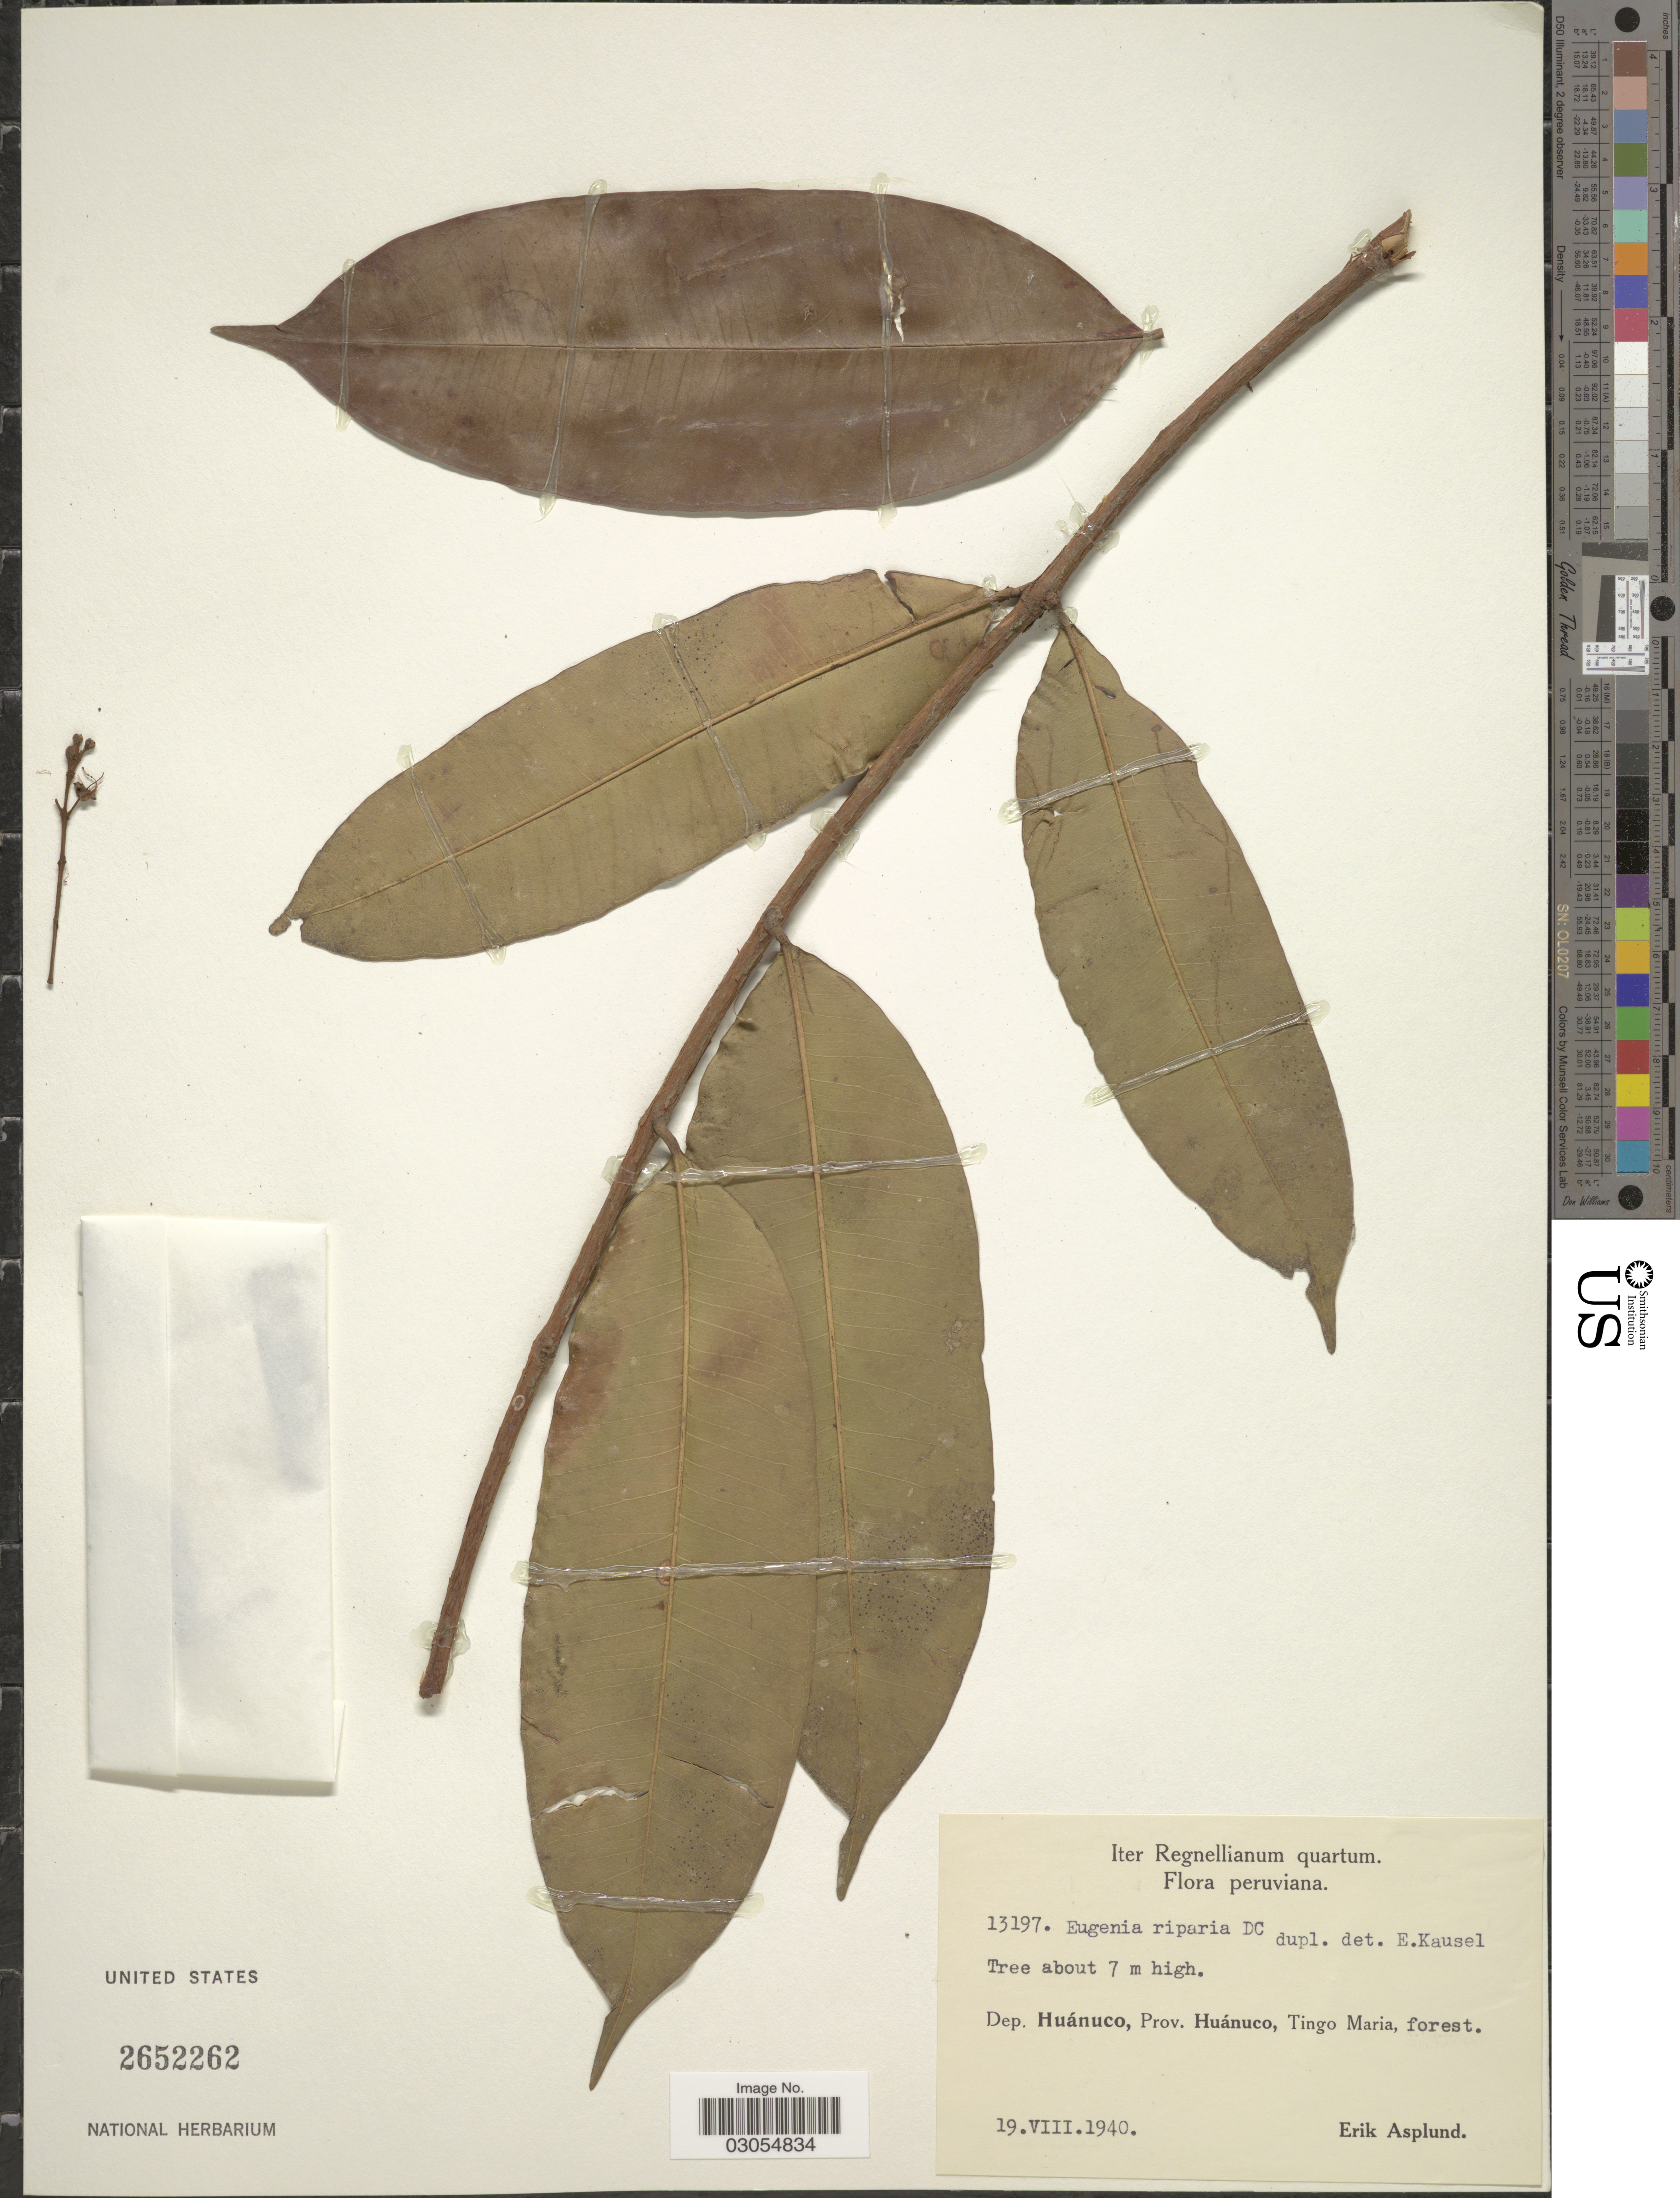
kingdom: Plantae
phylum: Tracheophyta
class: Magnoliopsida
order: Myrtales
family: Myrtaceae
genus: Eugenia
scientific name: Eugenia muricata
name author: DC.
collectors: E. Asplund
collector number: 13197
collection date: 1940-08-19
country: Peru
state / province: Huánuco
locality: Dep. Huánuco, Tingo Maria.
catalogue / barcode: US 2652262